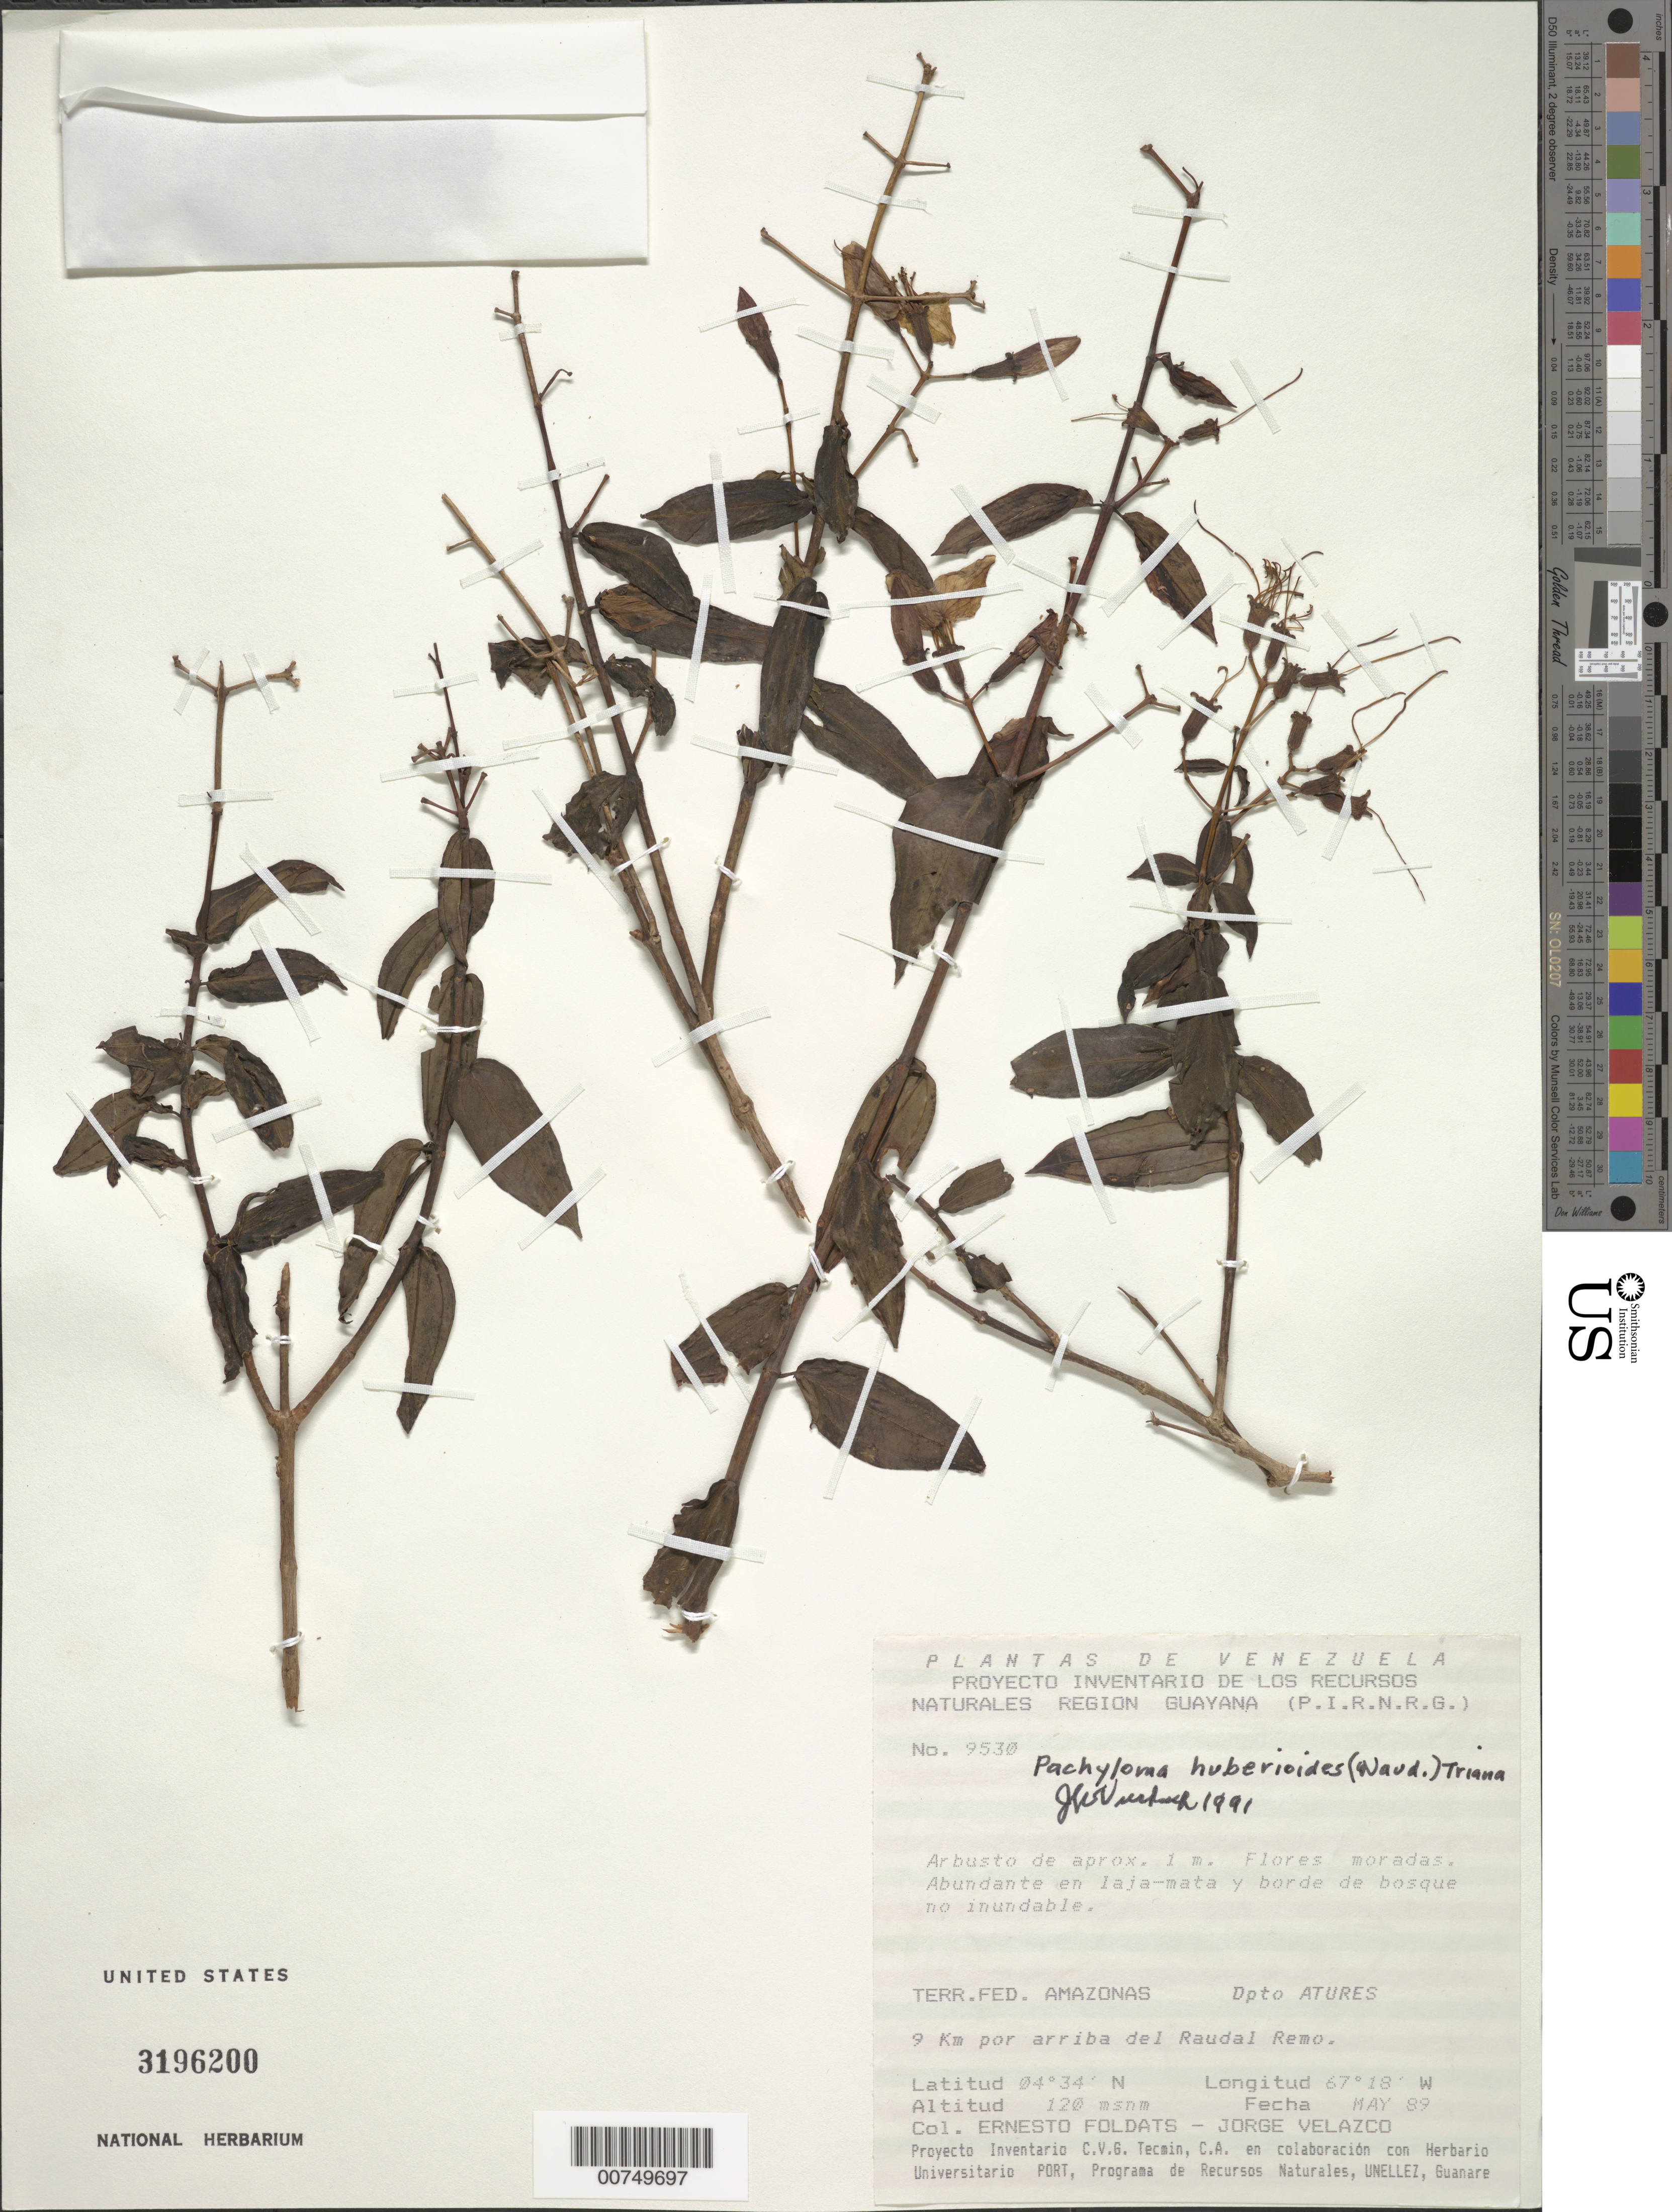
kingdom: Plantae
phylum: Tracheophyta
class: Magnoliopsida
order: Myrtales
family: Melastomataceae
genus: Pachyloma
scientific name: Pachyloma huberioides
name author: (Naudin) Triana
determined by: Wurdack, John J., (US), US (UNITED STATES)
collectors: E. Foldats & J. Velazco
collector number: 9530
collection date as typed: May-89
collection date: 1989-05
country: Venezuela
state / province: Amazonas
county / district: Atures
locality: Raudal Remo, 9 km por arriba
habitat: Laja-mata y borde de bosque no inundable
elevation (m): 120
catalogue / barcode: US 3196200